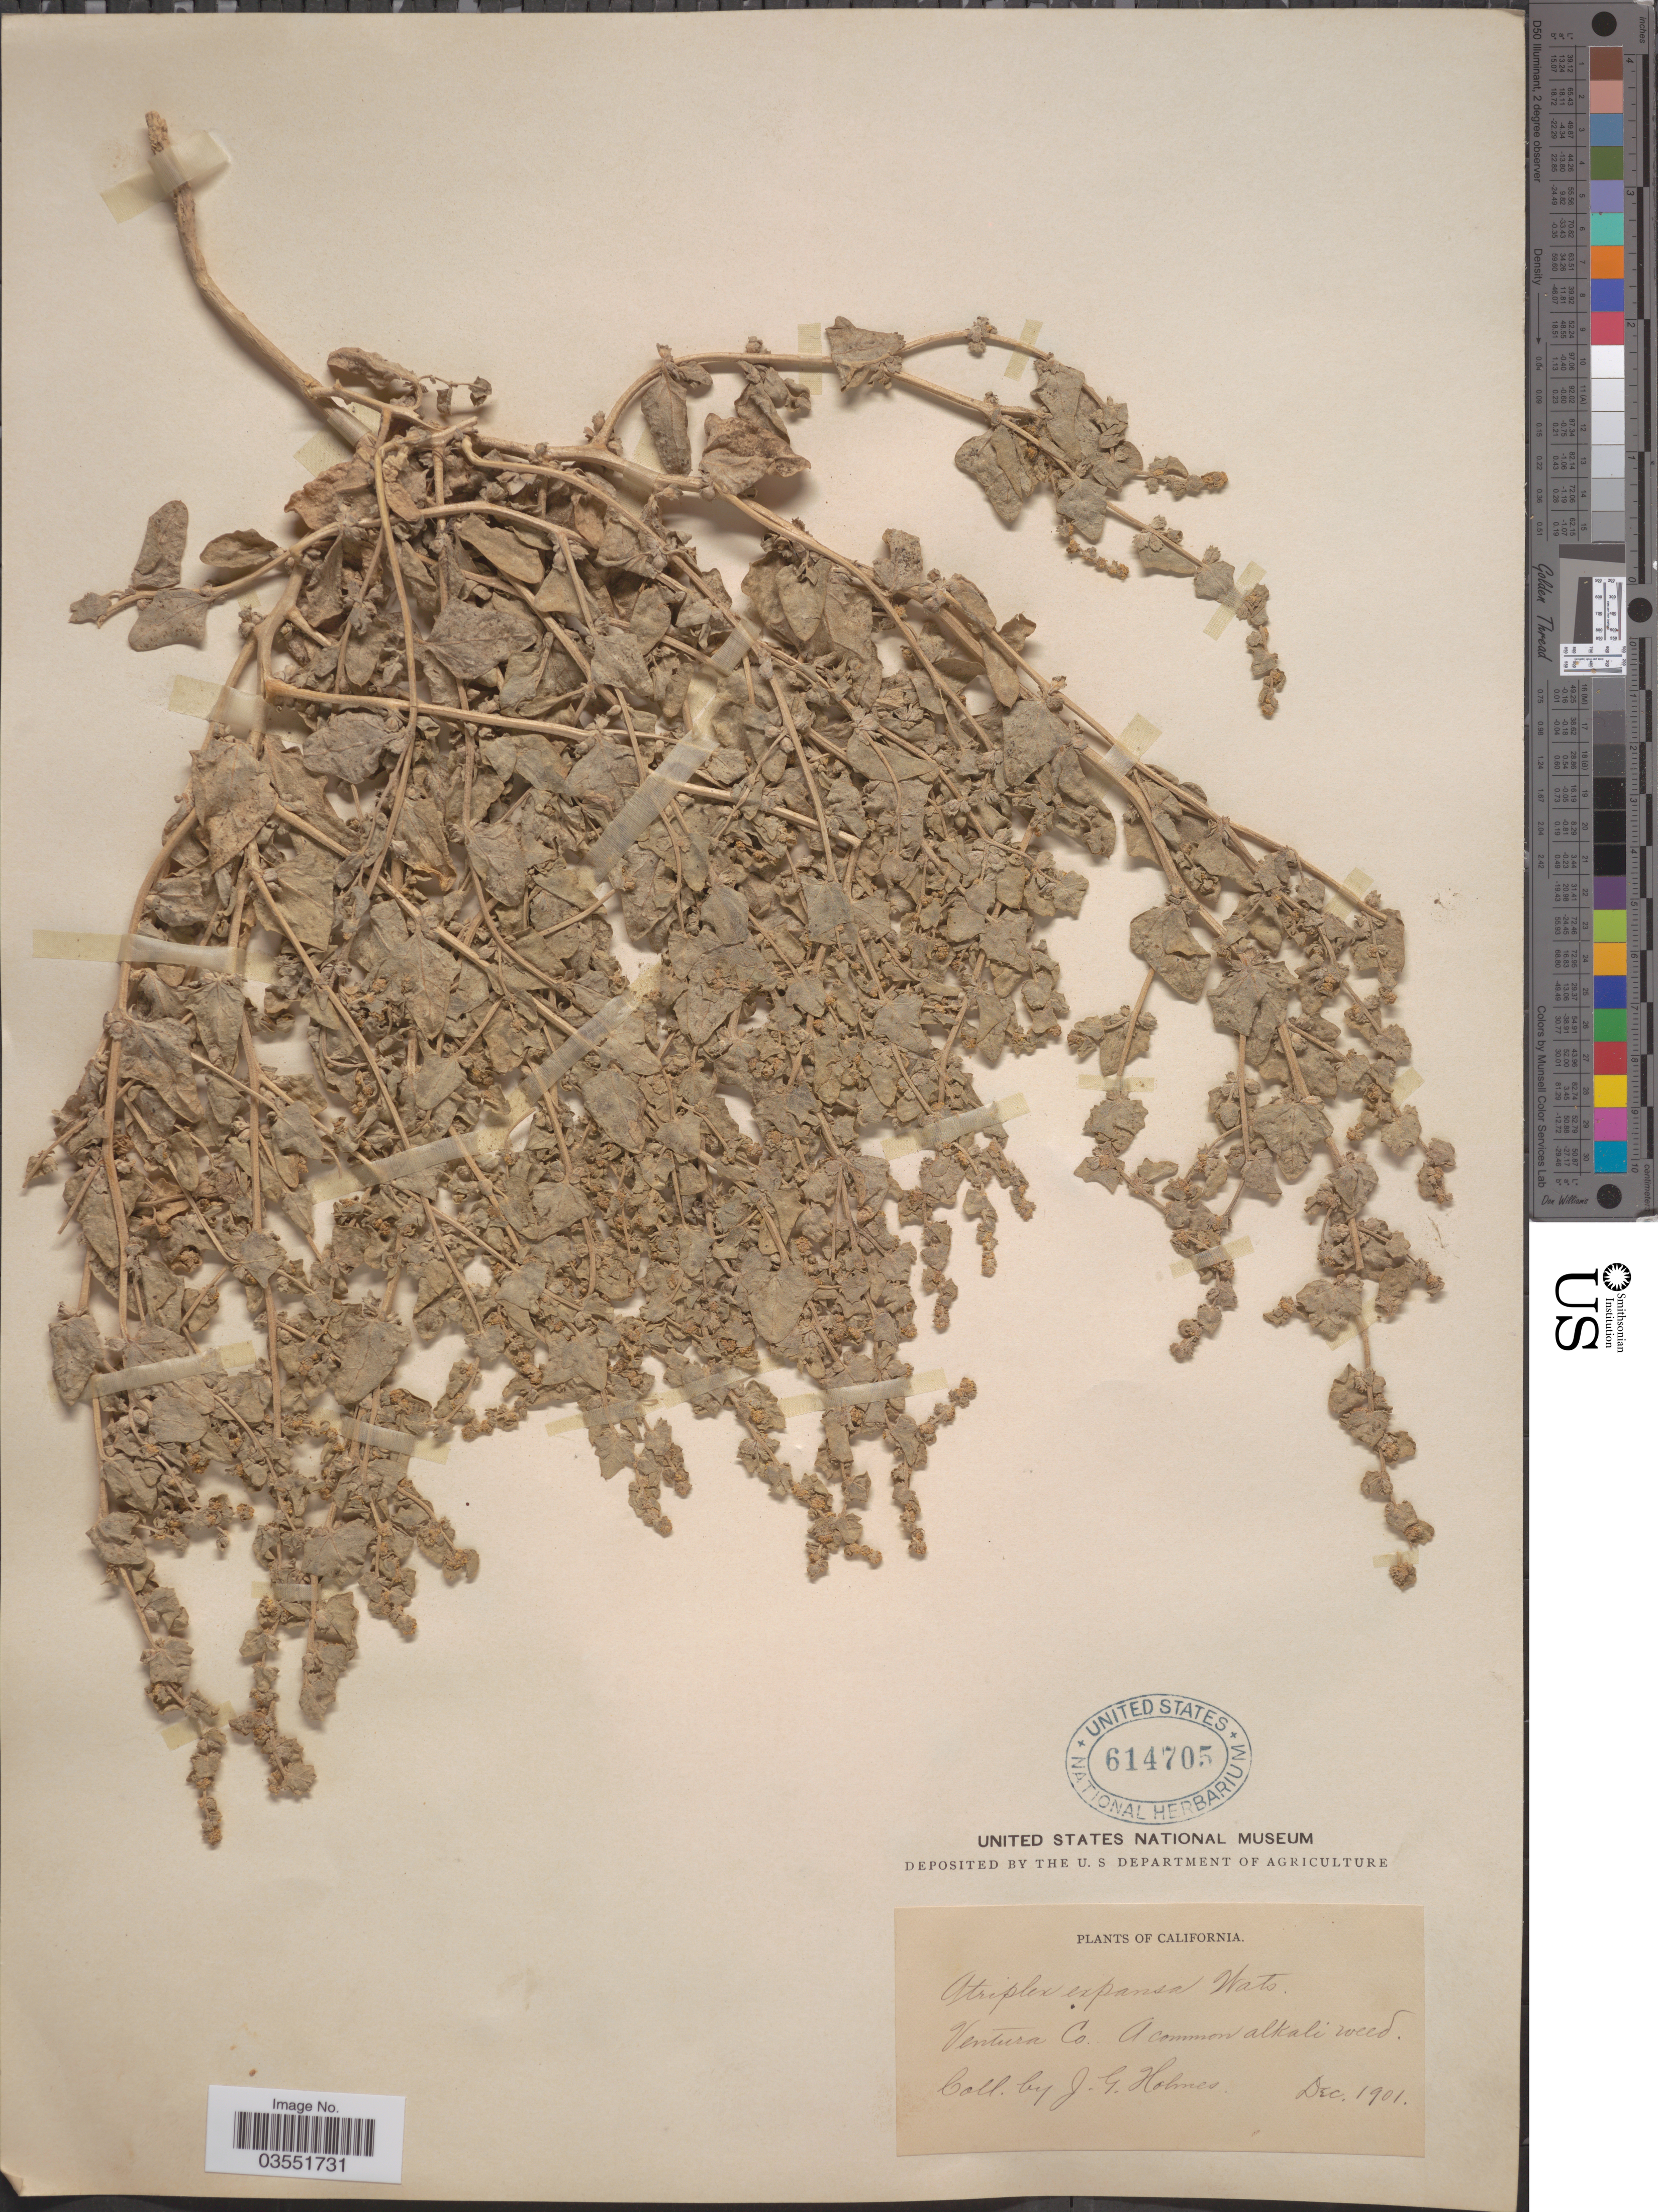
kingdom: Plantae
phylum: Tracheophyta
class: Magnoliopsida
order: Caryophyllales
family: Amaranthaceae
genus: Atriplex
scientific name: Atriplex expansa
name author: S. Watson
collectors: J. Holmes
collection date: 1901-12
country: United States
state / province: California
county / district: Ventura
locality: Ventura Co.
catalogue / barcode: US 614705